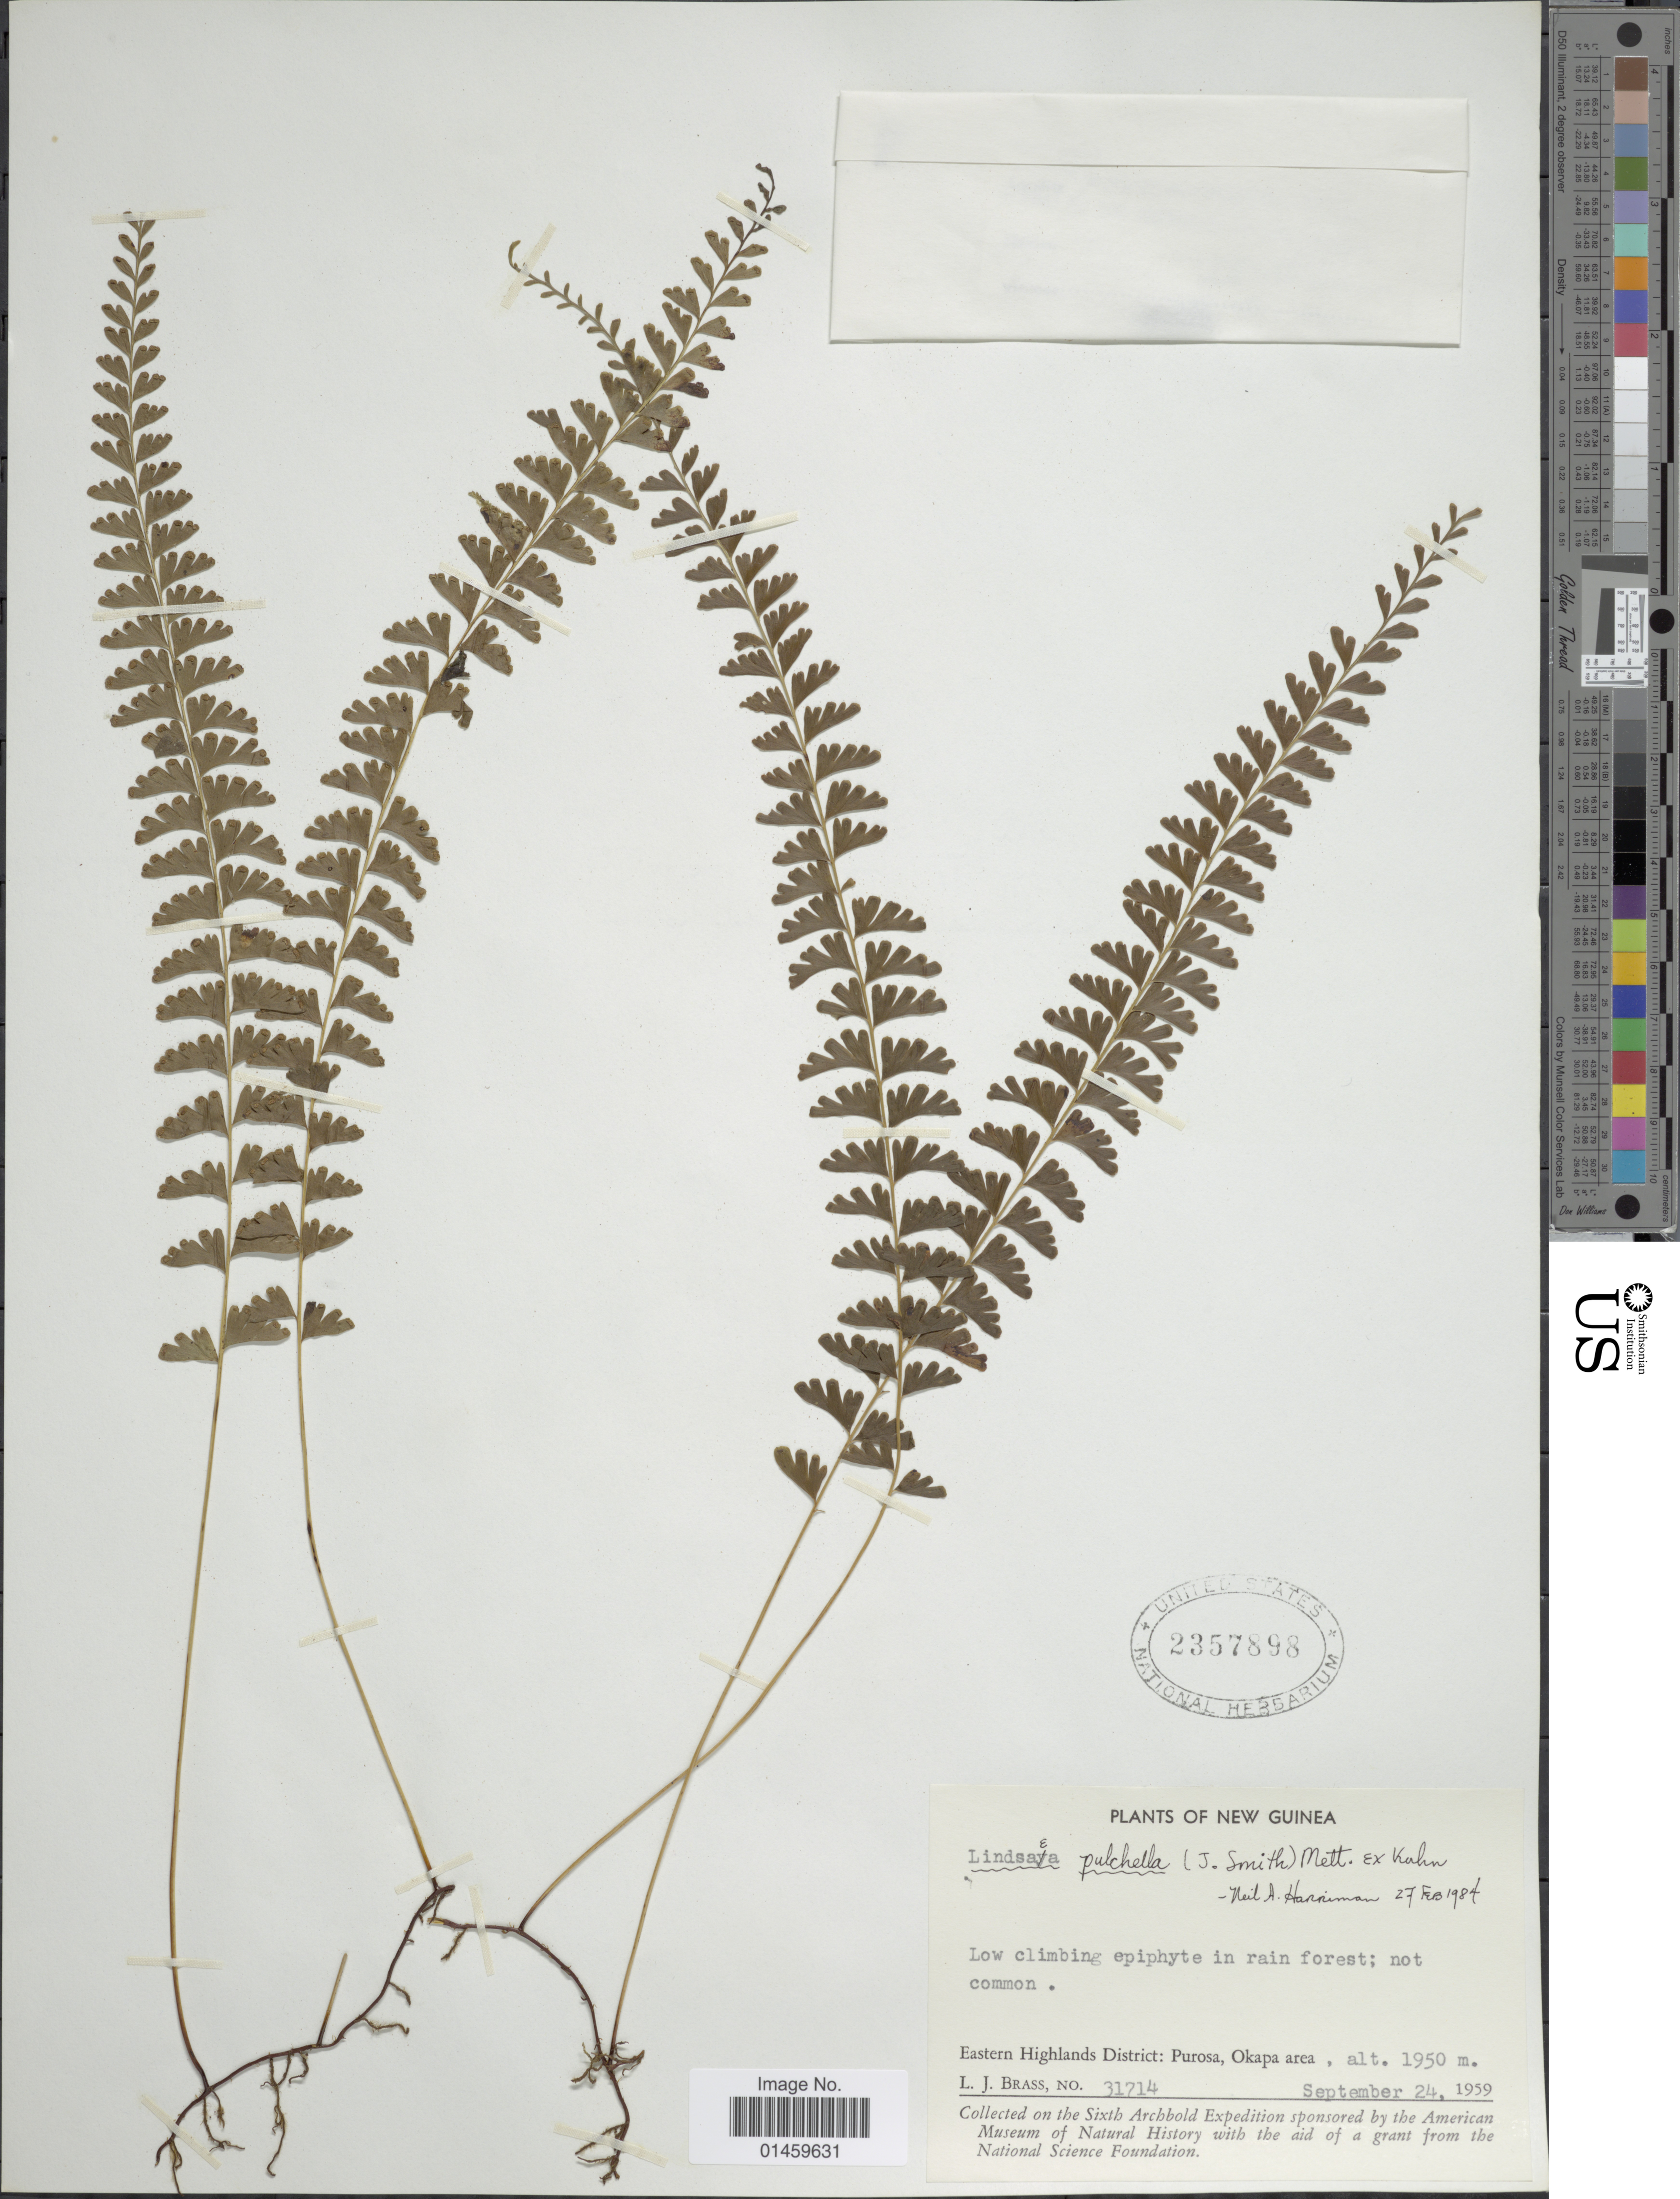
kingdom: Plantae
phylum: Tracheophyta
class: Polypodiopsida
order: Polypodiales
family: Lindsaeaceae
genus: Lindsaea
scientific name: Lindsaea pulchella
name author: (J. Sm.) Mett. ex Kuhn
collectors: L. J. Brass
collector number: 31714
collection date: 1959-09-24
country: Papua New Guinea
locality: New Guinea. Eastern Highlands District: Purosa, Okapa area.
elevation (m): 1950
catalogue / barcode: US 2357898